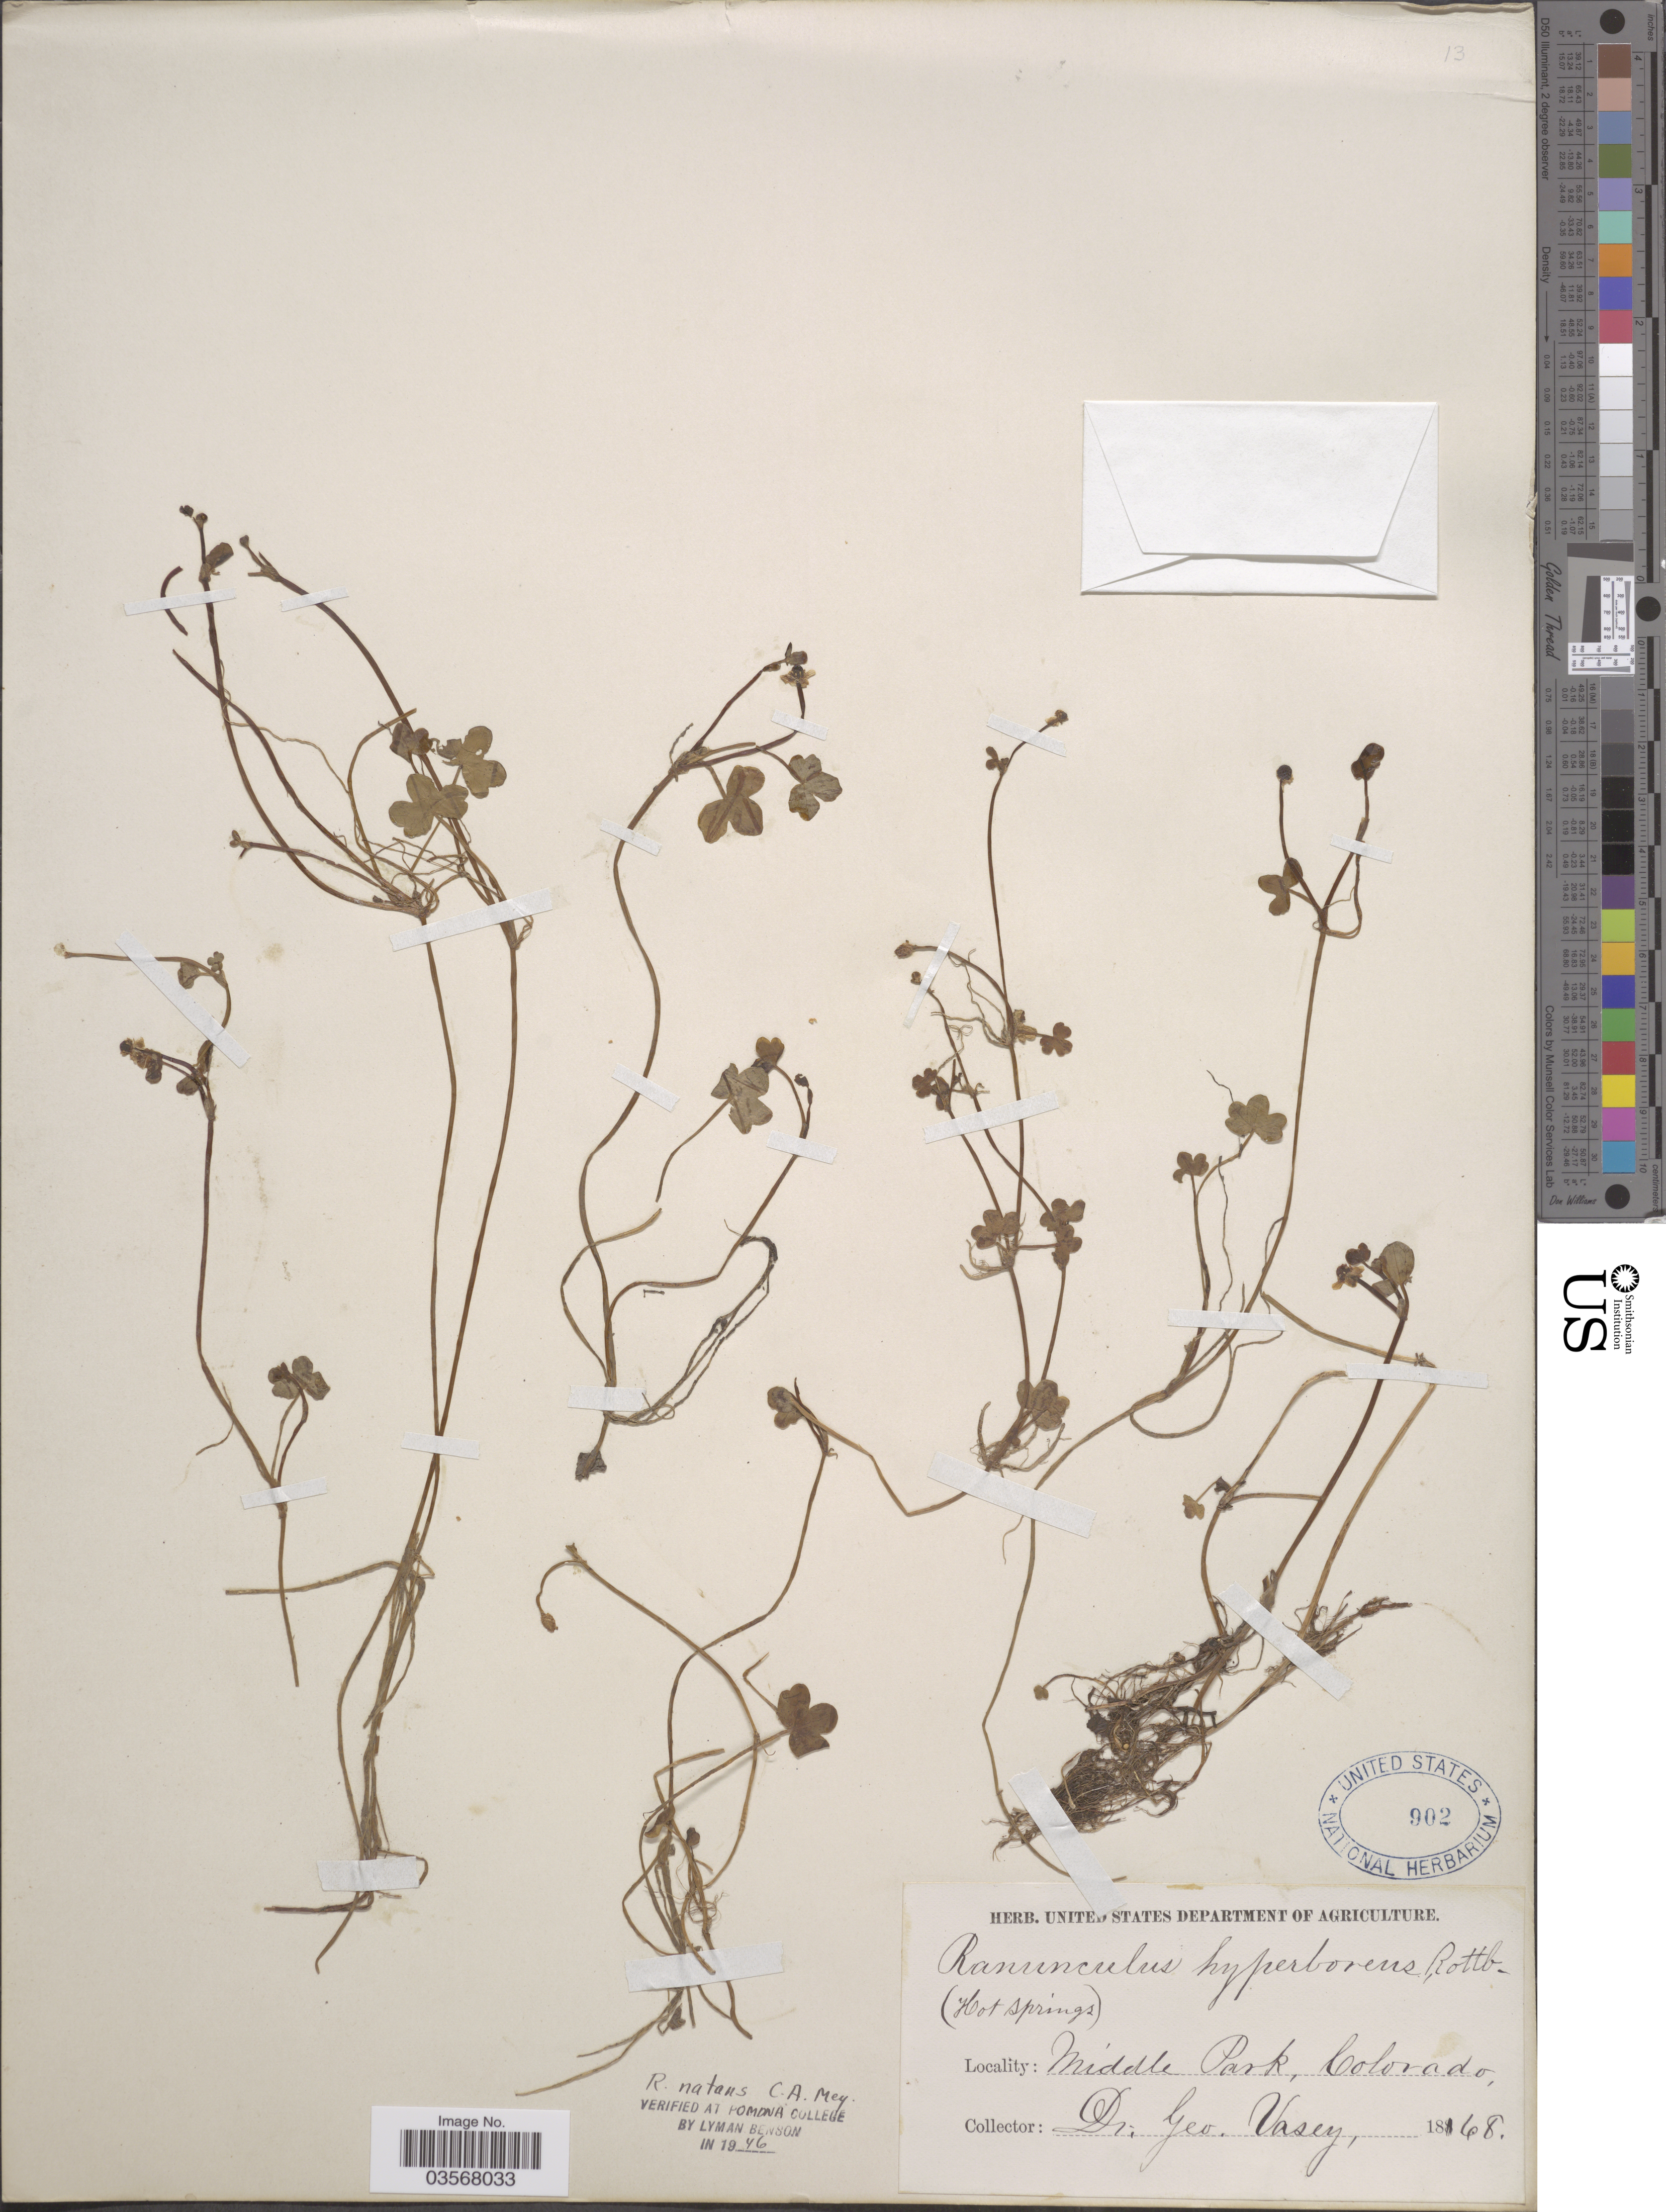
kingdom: Plantae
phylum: Tracheophyta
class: Magnoliopsida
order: Ranunculales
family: Ranunculaceae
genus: Ranunculus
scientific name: Ranunculus natans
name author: C.A. Mey.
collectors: G. Vasey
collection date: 1868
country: United States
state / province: Colorado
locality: Middle Park.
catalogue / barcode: US 902